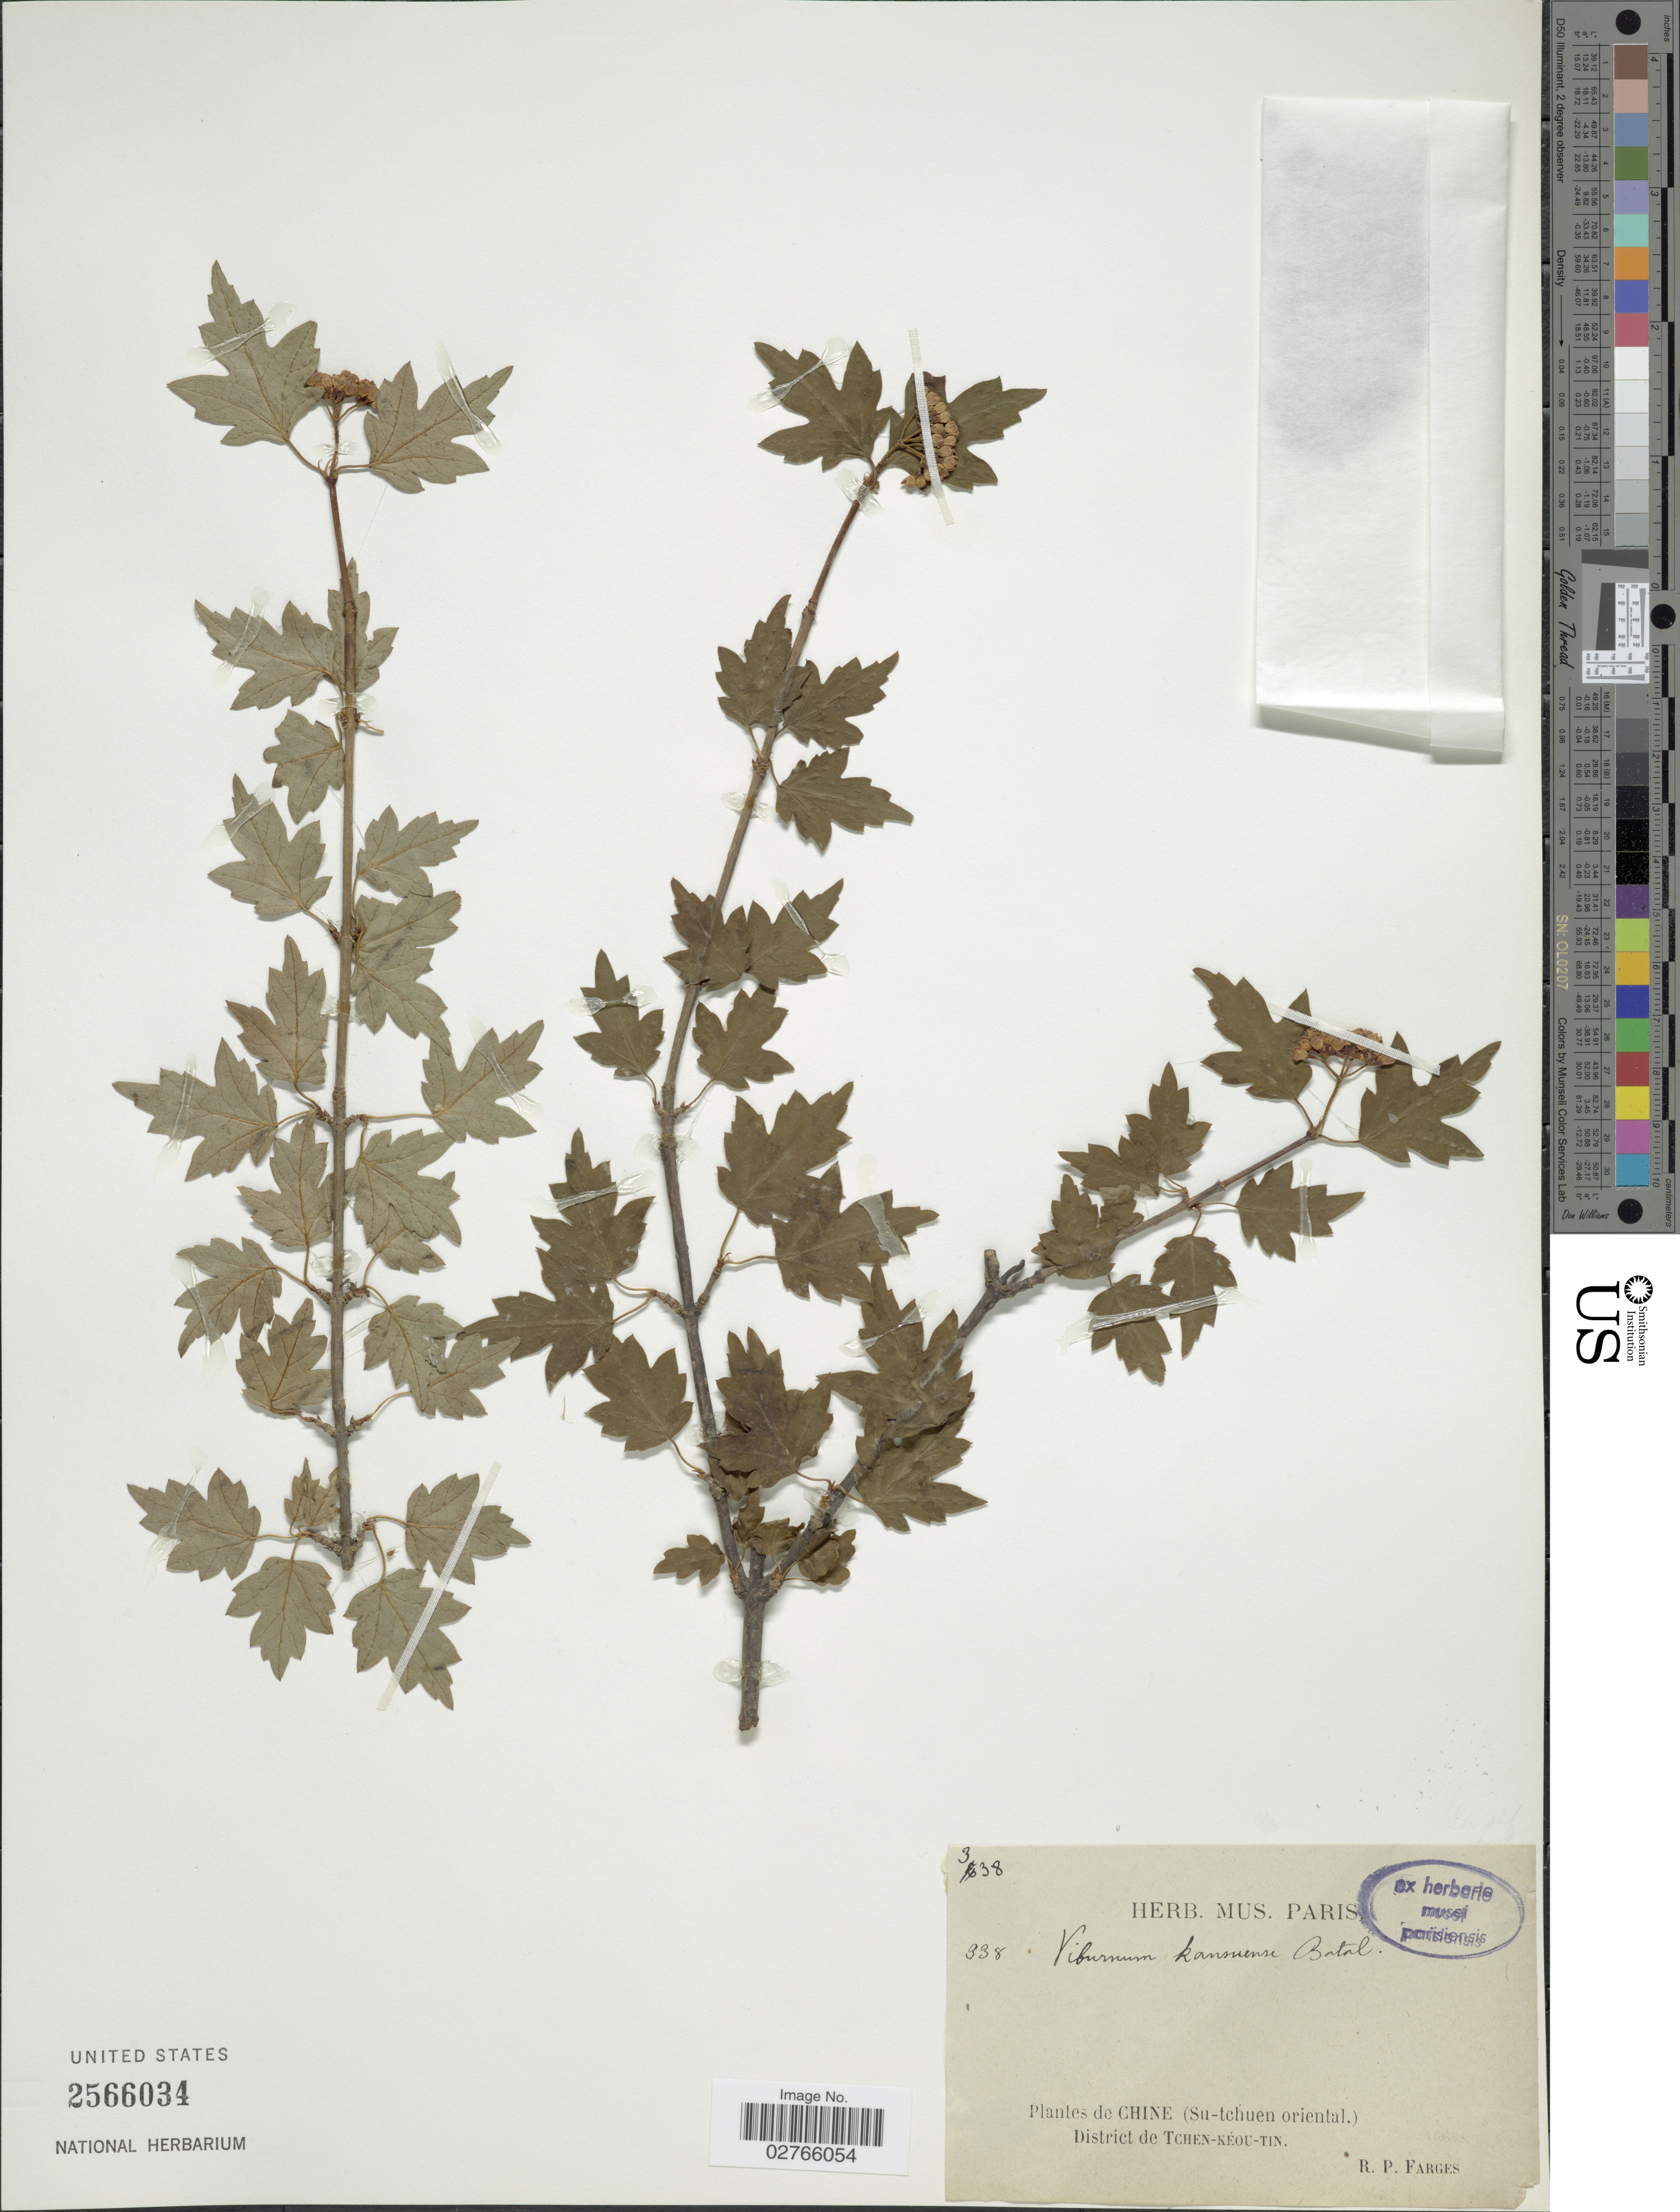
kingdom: Plantae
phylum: Tracheophyta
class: Magnoliopsida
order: Dipsacales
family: Viburnaceae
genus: Viburnum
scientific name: Viburnum kansuense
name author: Batalin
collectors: R. Farges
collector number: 338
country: China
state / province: Sichuan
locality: Chine (Su-tchuen oriental), District de Tchen-Keou-Tin.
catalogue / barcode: US 2566034